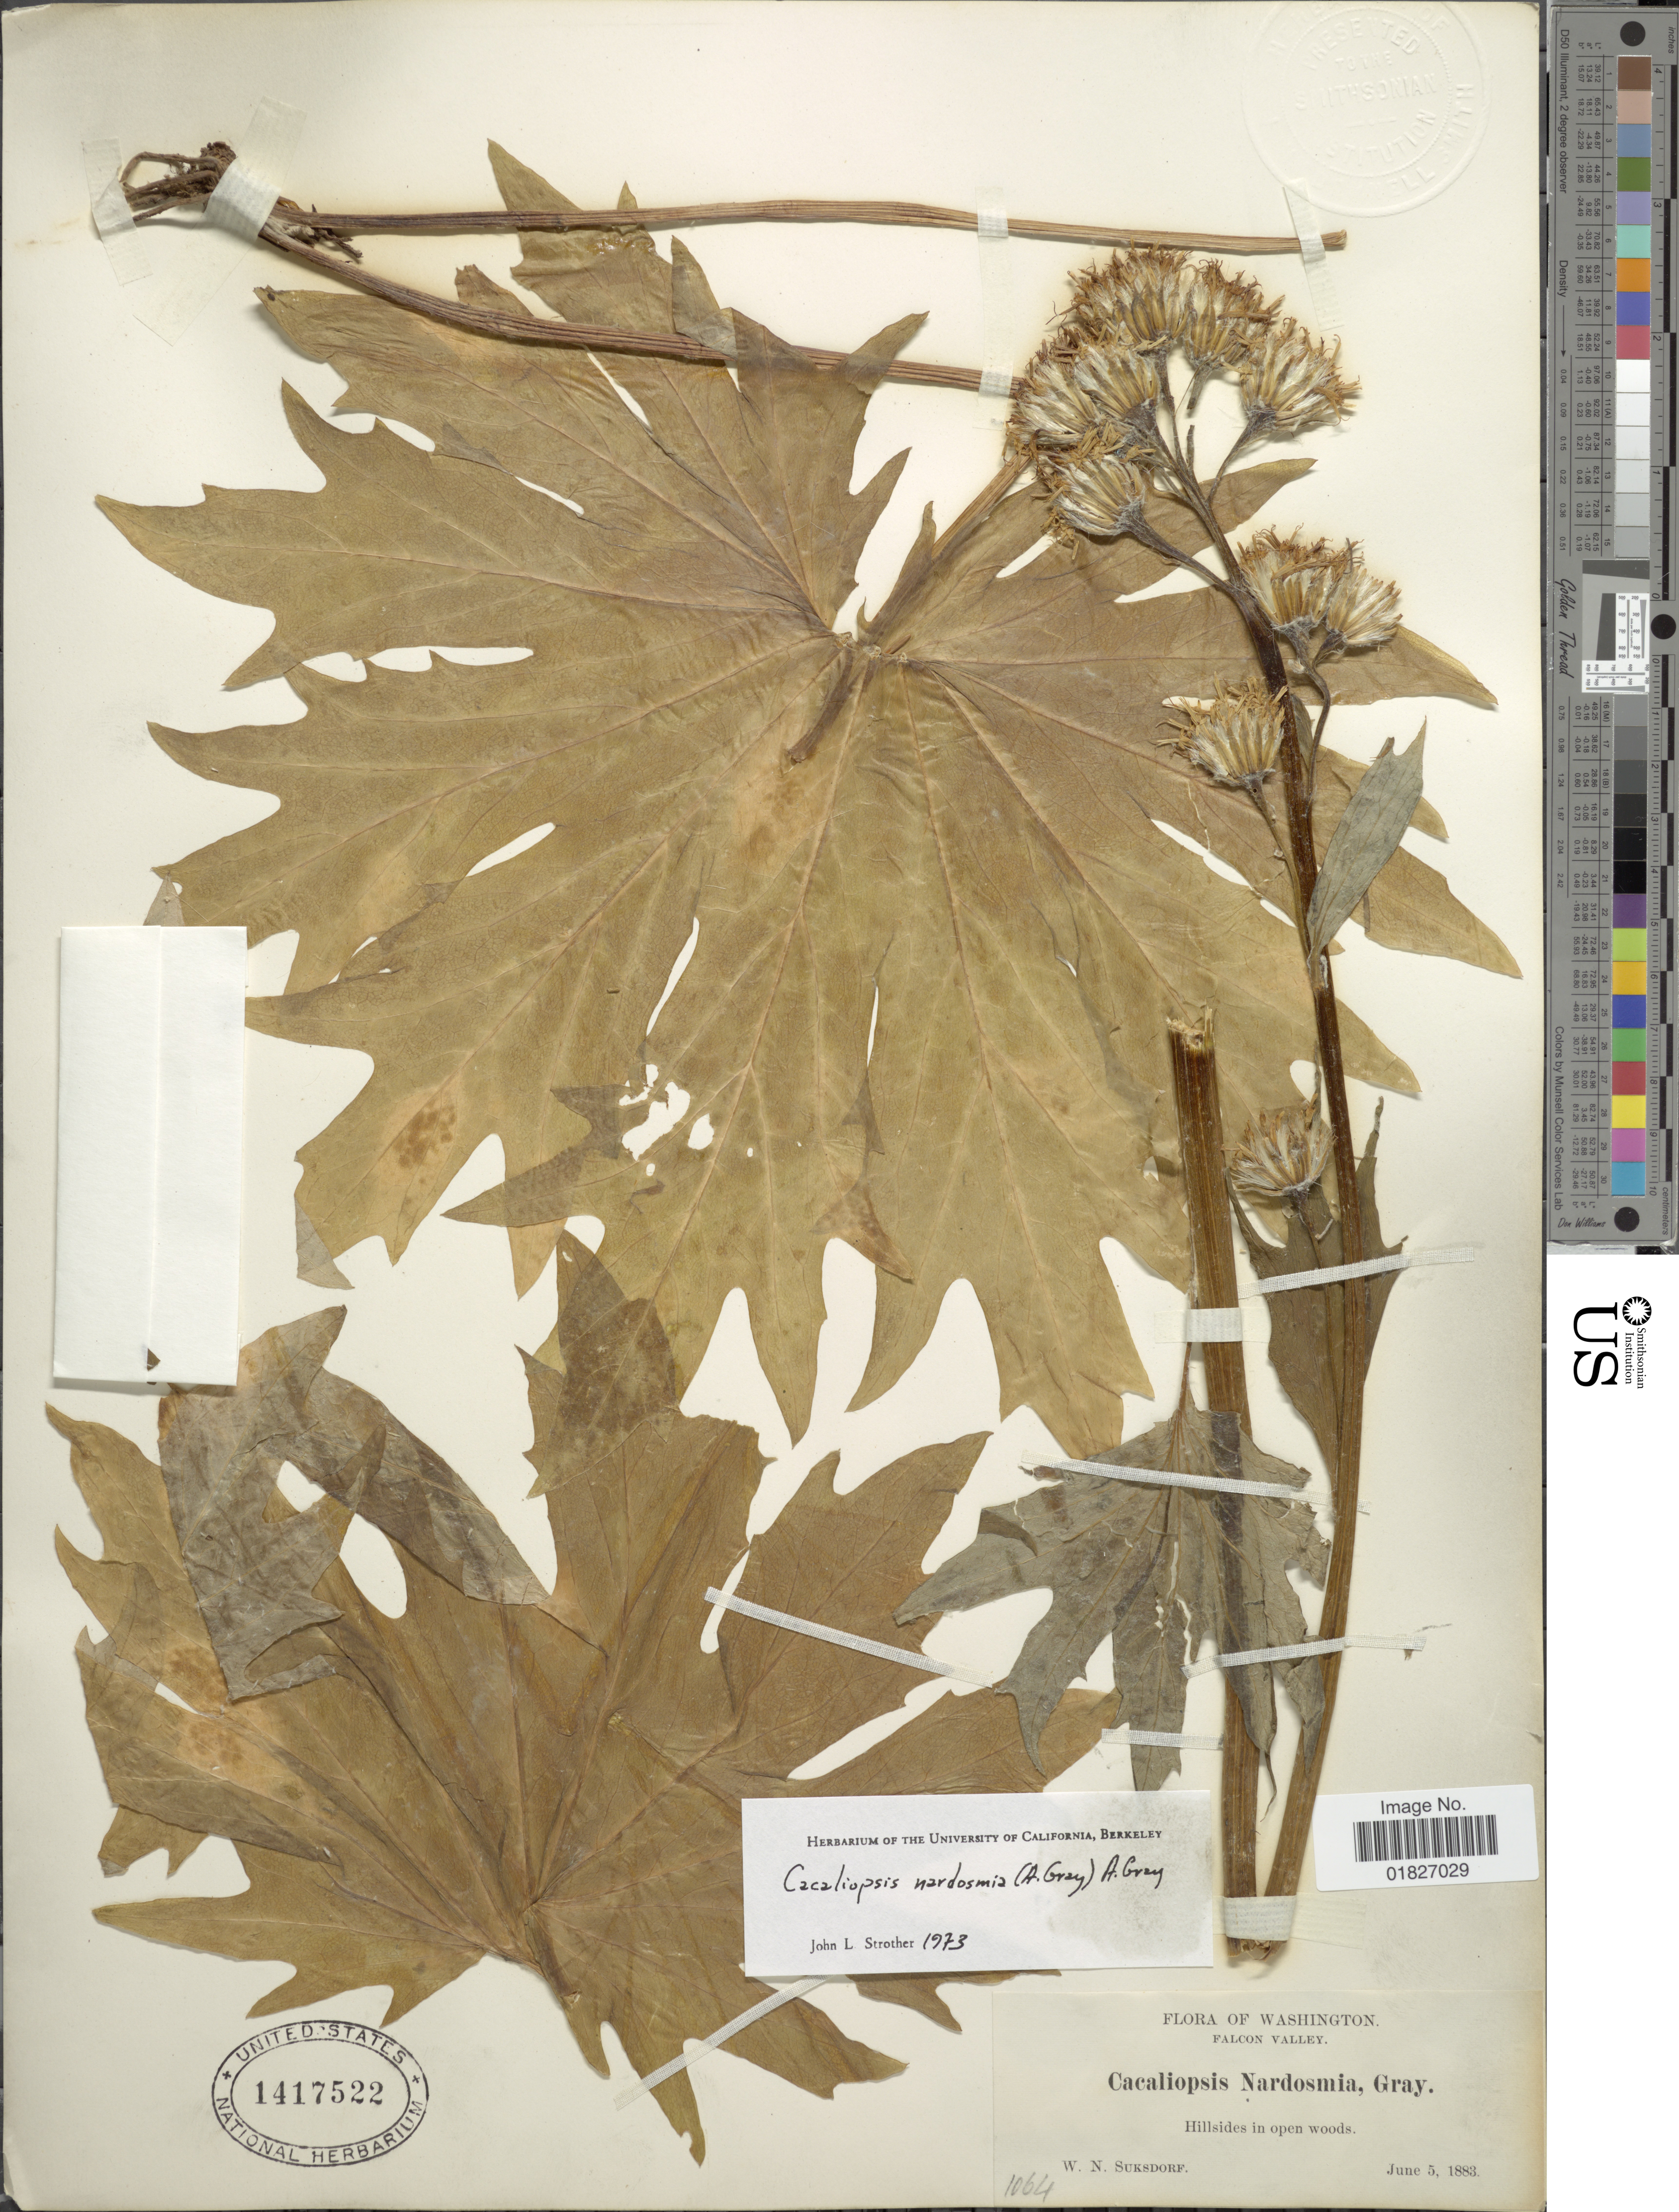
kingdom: Plantae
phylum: Tracheophyta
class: Magnoliopsida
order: Asterales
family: Asteraceae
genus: Cacaliopsis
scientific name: Cacaliopsis nardosmia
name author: A. Gray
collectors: W. N. Suksdorf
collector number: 1064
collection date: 1883-06-05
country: United States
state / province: Washington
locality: Falcon Valley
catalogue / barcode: US 1417522